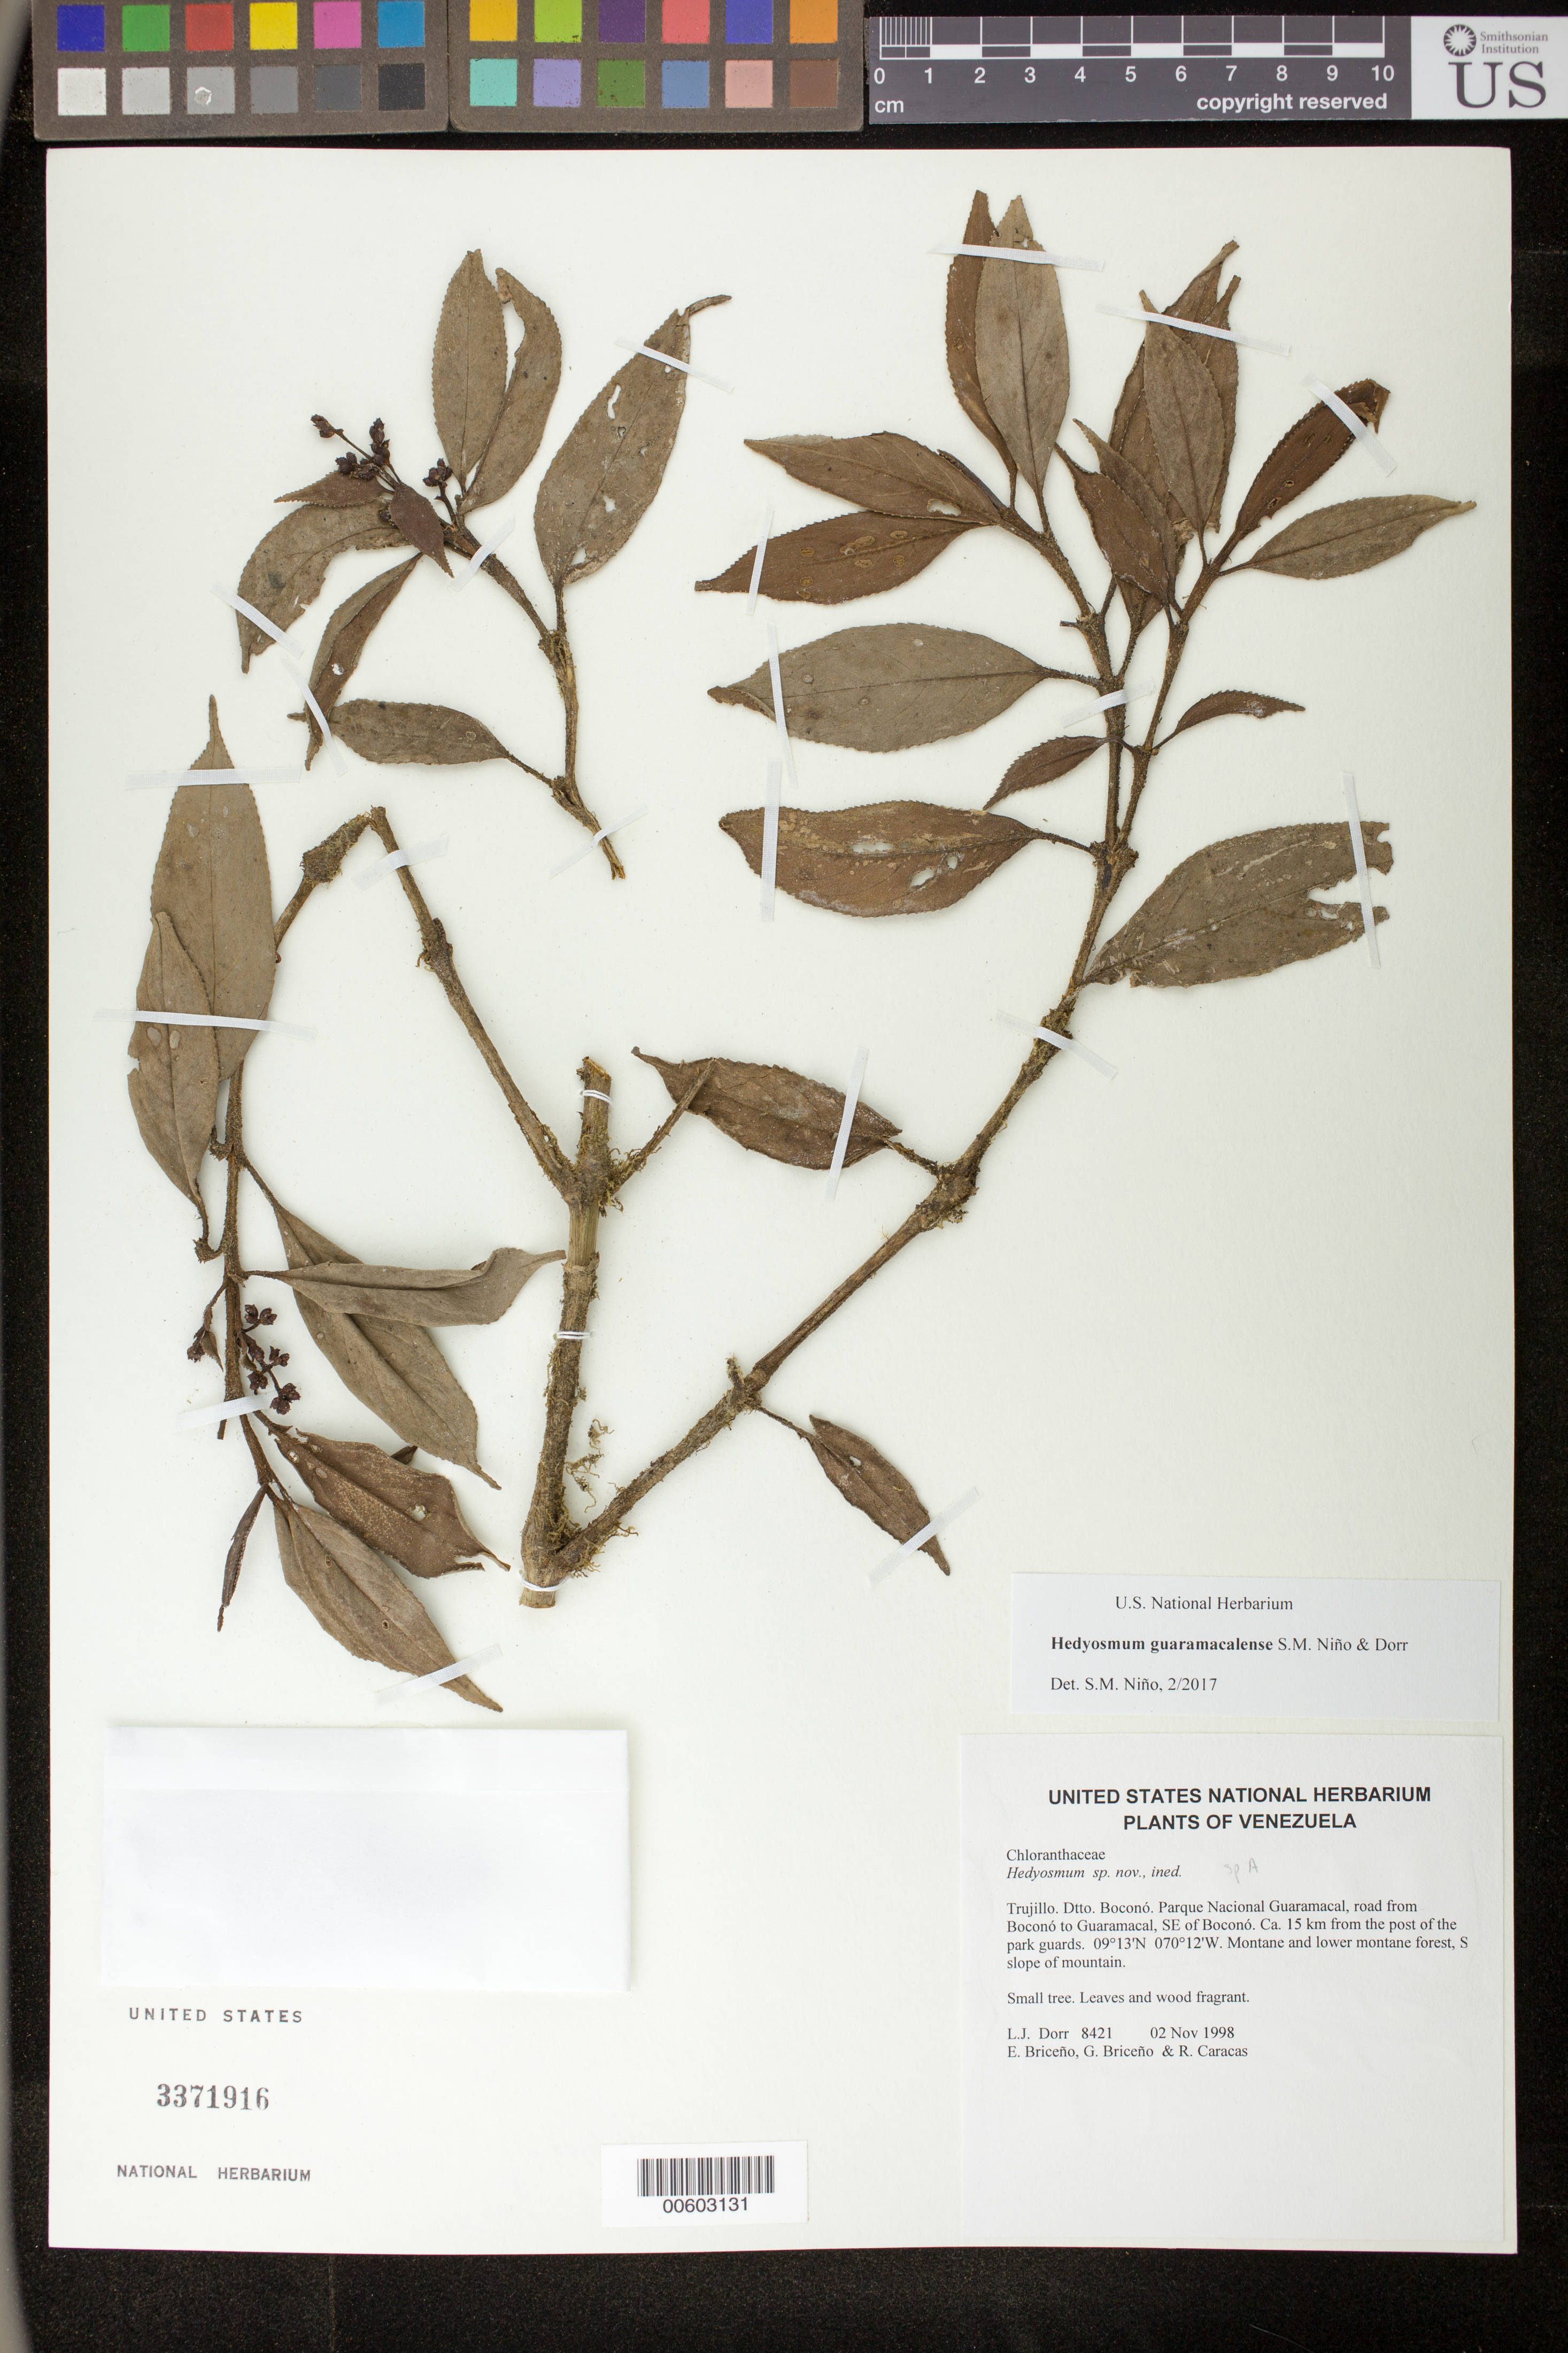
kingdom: Plantae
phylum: Tracheophyta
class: Magnoliopsida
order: Chloranthales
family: Chloranthaceae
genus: Hedyosmum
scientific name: Hedyosmum guaramacalense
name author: S.M. Niño & Dorr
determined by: Niño, S. M., (PORT), BioCentro-UNELLEZ (VENEZUELA)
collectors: L. J. Dorr, E. Briceño, G. Briceño & R. Caracas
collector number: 8421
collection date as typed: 02 Nov 1998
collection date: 1998-11-02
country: Venezuela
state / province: Trujillo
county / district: Boconó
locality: Parque Nacional Guaramacal, road from Boconó to Guaramacal, SE of Boconó, ca. 15 km from the post of the park guards.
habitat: Montane and lower montane forest, S slope of mountain.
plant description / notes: PORT, TEX, US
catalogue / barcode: US 3371916